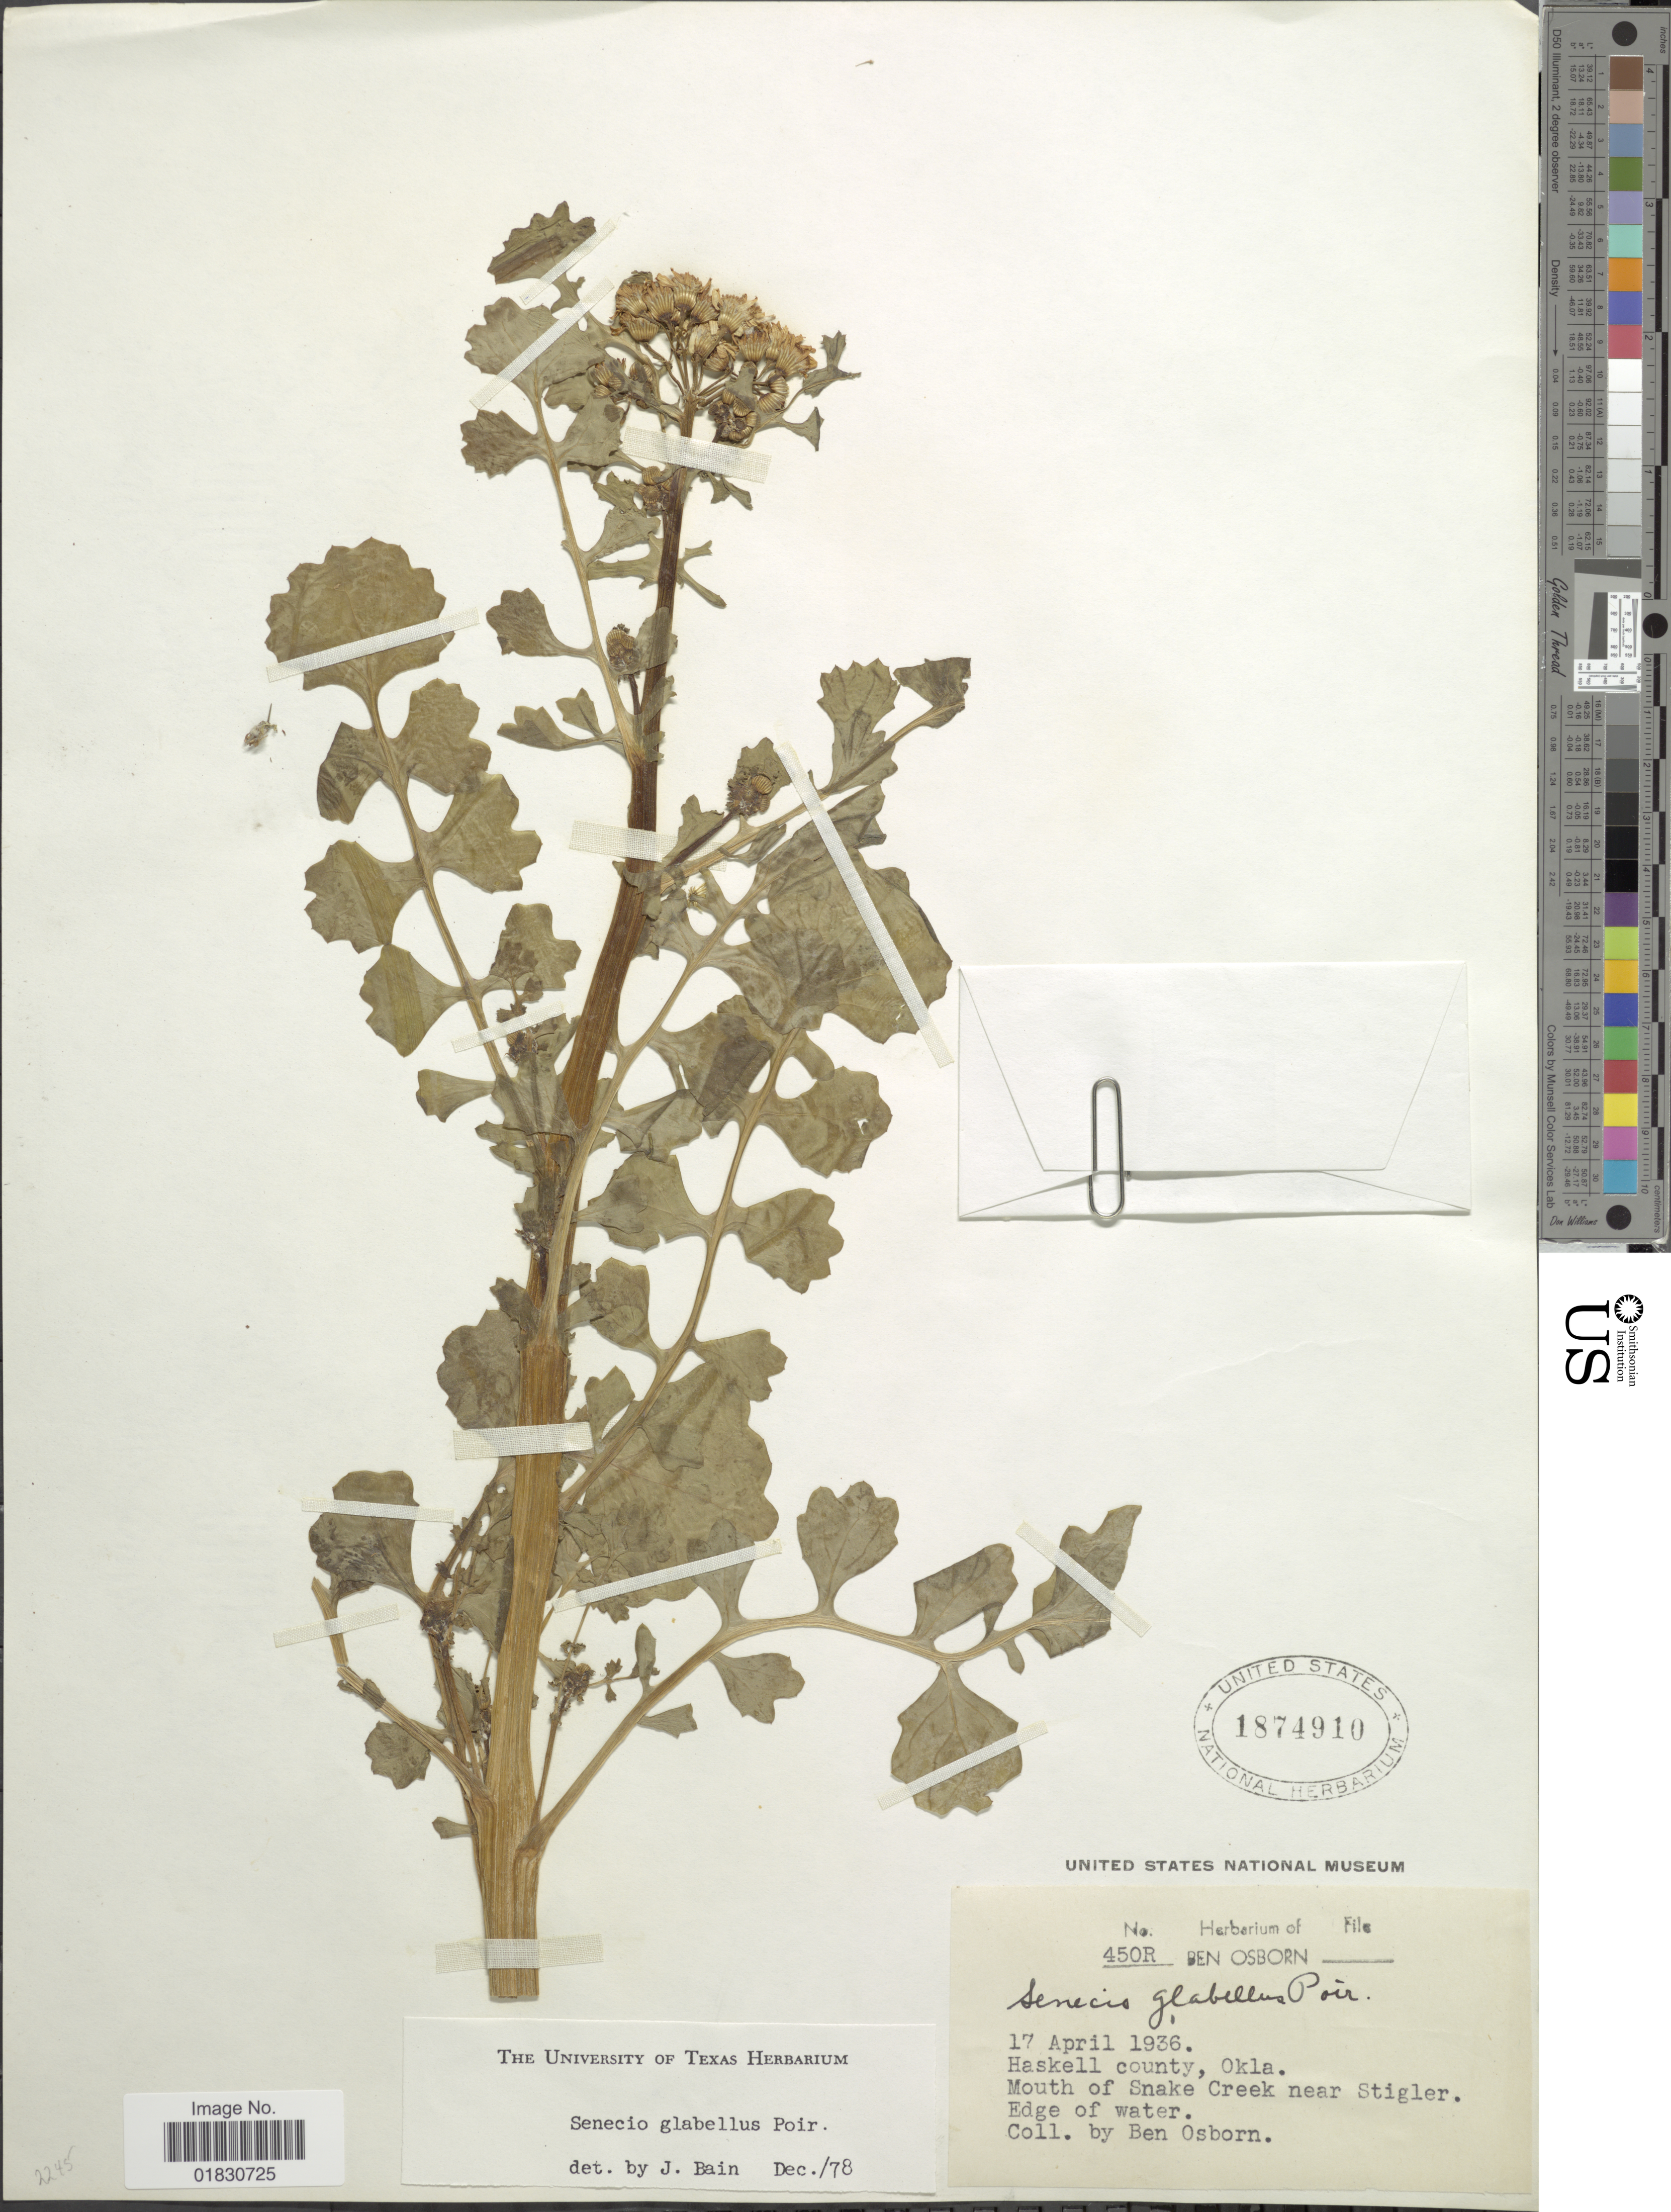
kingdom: Plantae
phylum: Tracheophyta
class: Magnoliopsida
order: Asterales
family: Asteraceae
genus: Packera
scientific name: Packera glabella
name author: (Poir.) C. Jeffrey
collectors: B. Osborn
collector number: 450R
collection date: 1935-04-17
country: United States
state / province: Oklahoma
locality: Haskell County, Okla., Mouth of Snake Creek near Stigler, Edge of water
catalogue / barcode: US 1874910